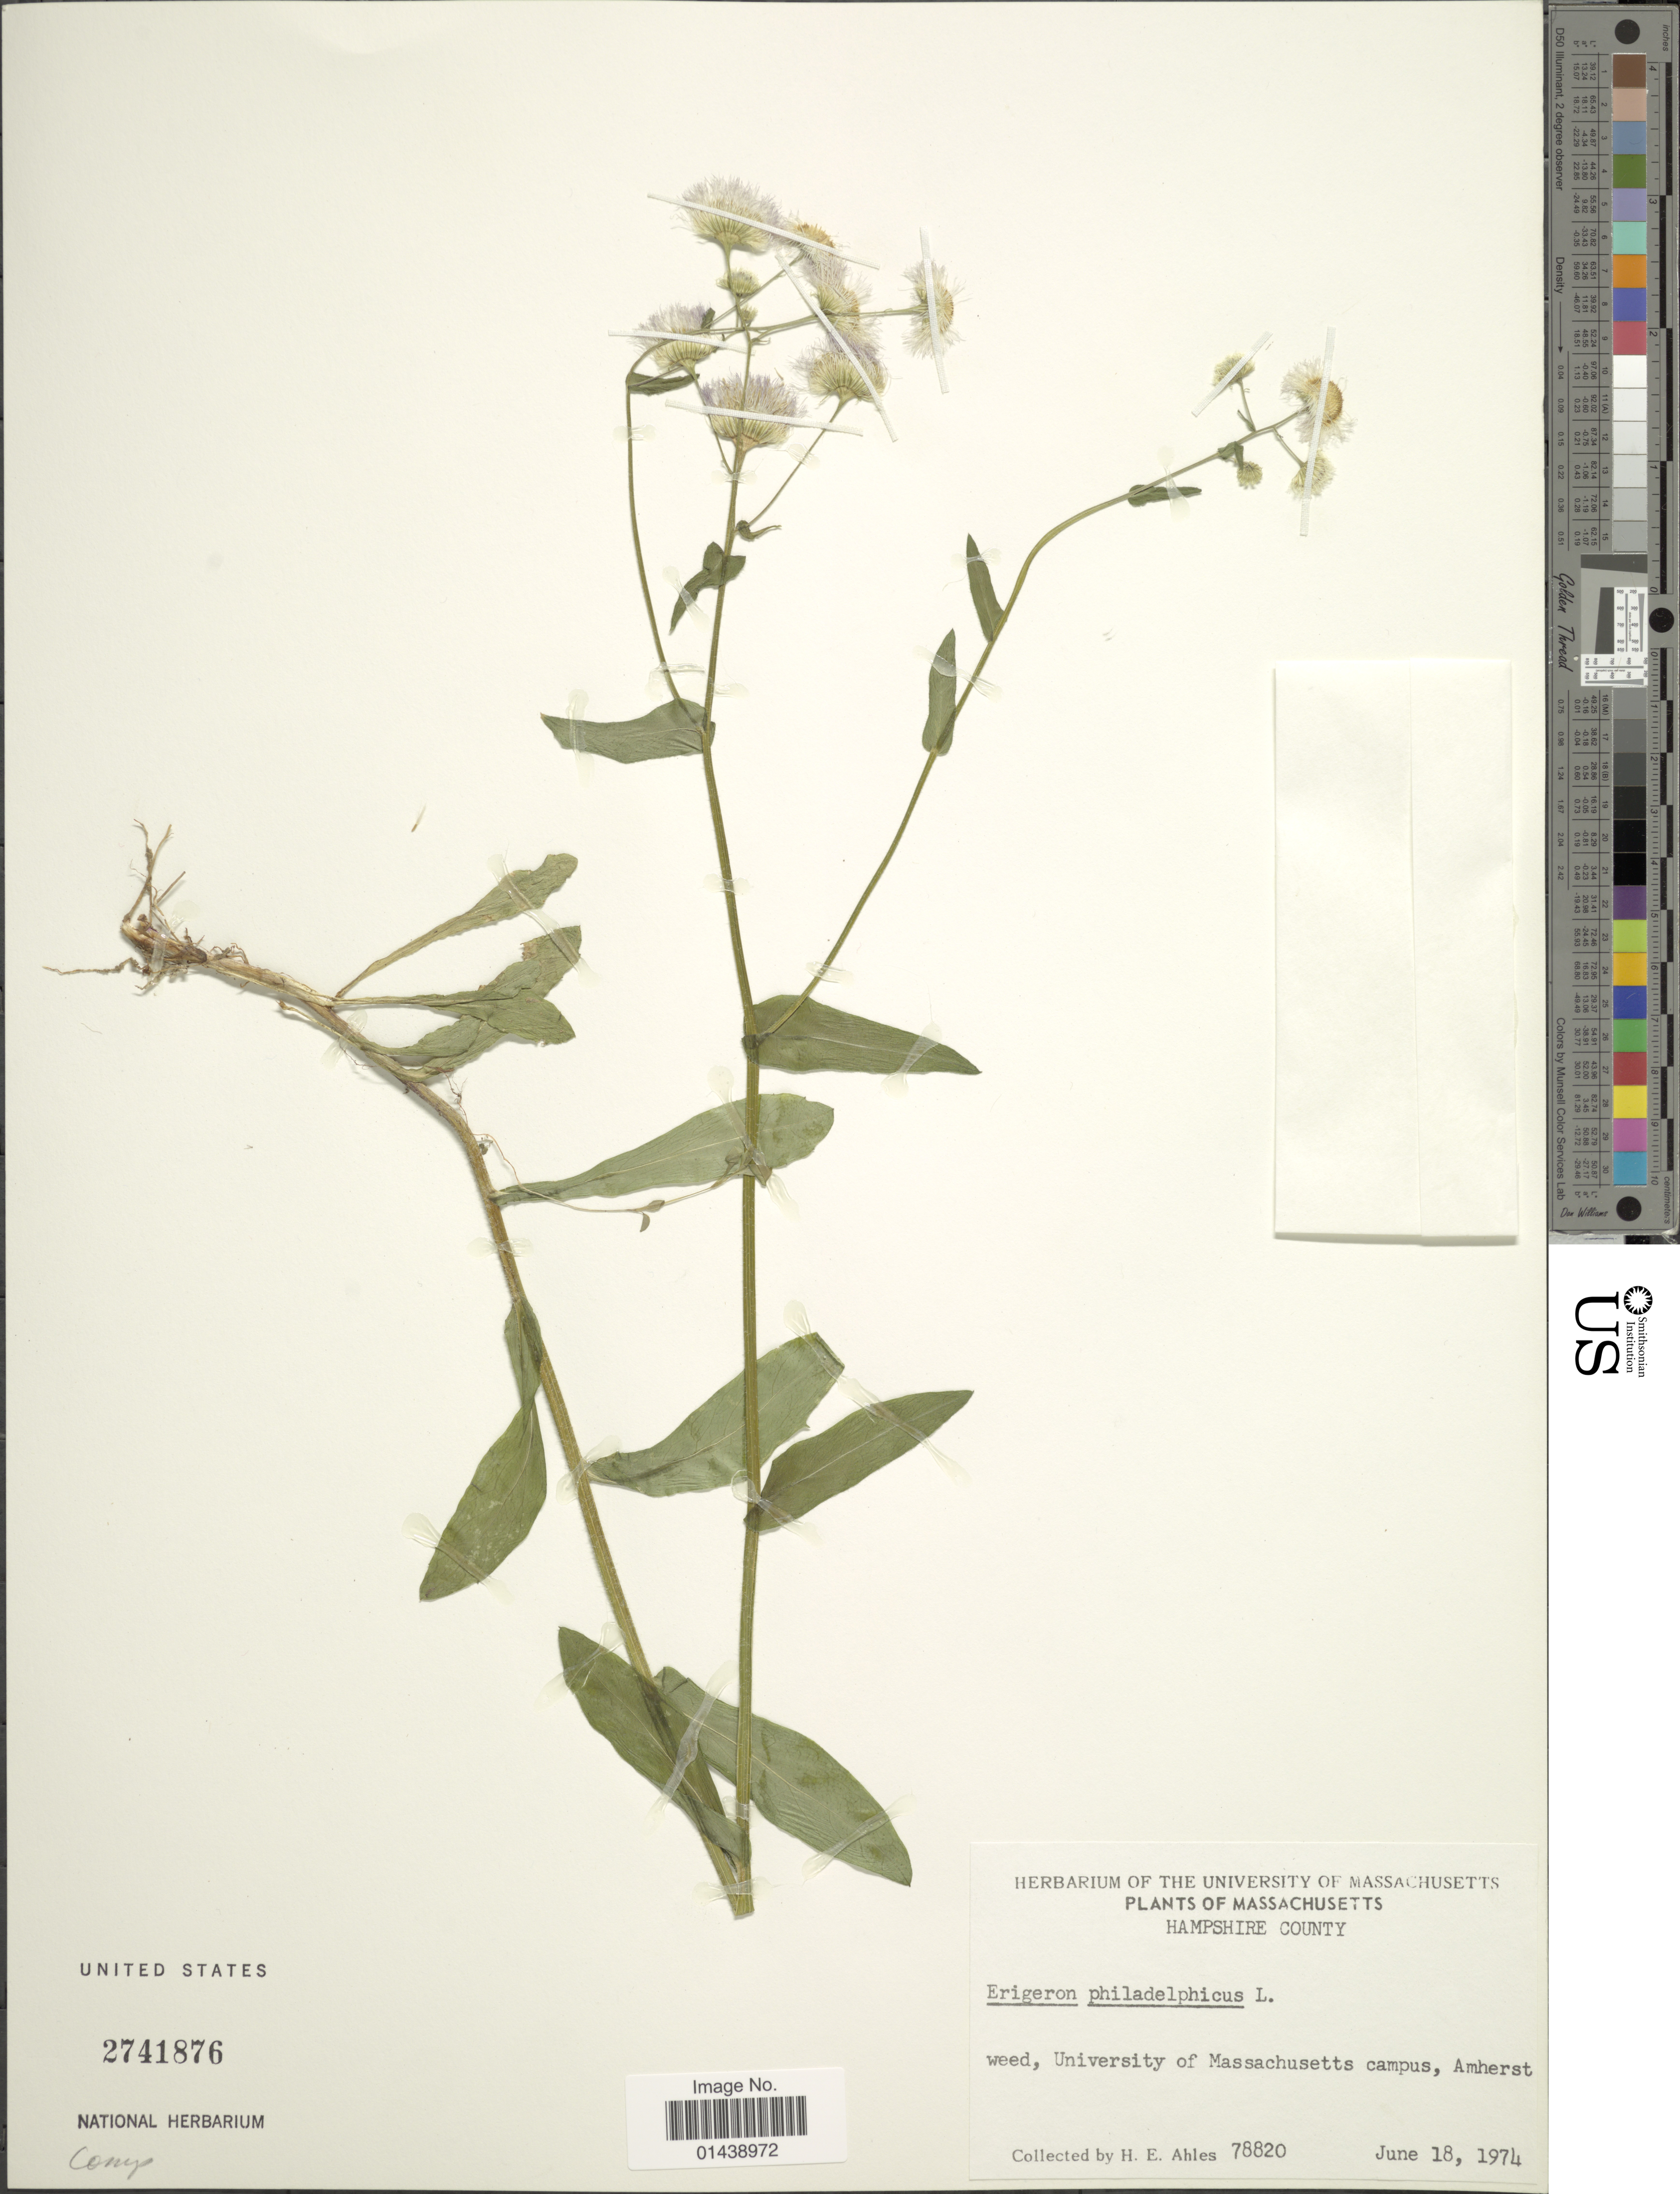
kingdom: Plantae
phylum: Tracheophyta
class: Magnoliopsida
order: Asterales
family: Asteraceae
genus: Erigeron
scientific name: Erigeron philadelphicus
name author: L.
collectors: H. E. Ahles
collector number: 78820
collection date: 1974-06-18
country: United States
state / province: Massachusetts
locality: Hampshire County. University of Massachusetts campus, Amherst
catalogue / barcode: US 2741876